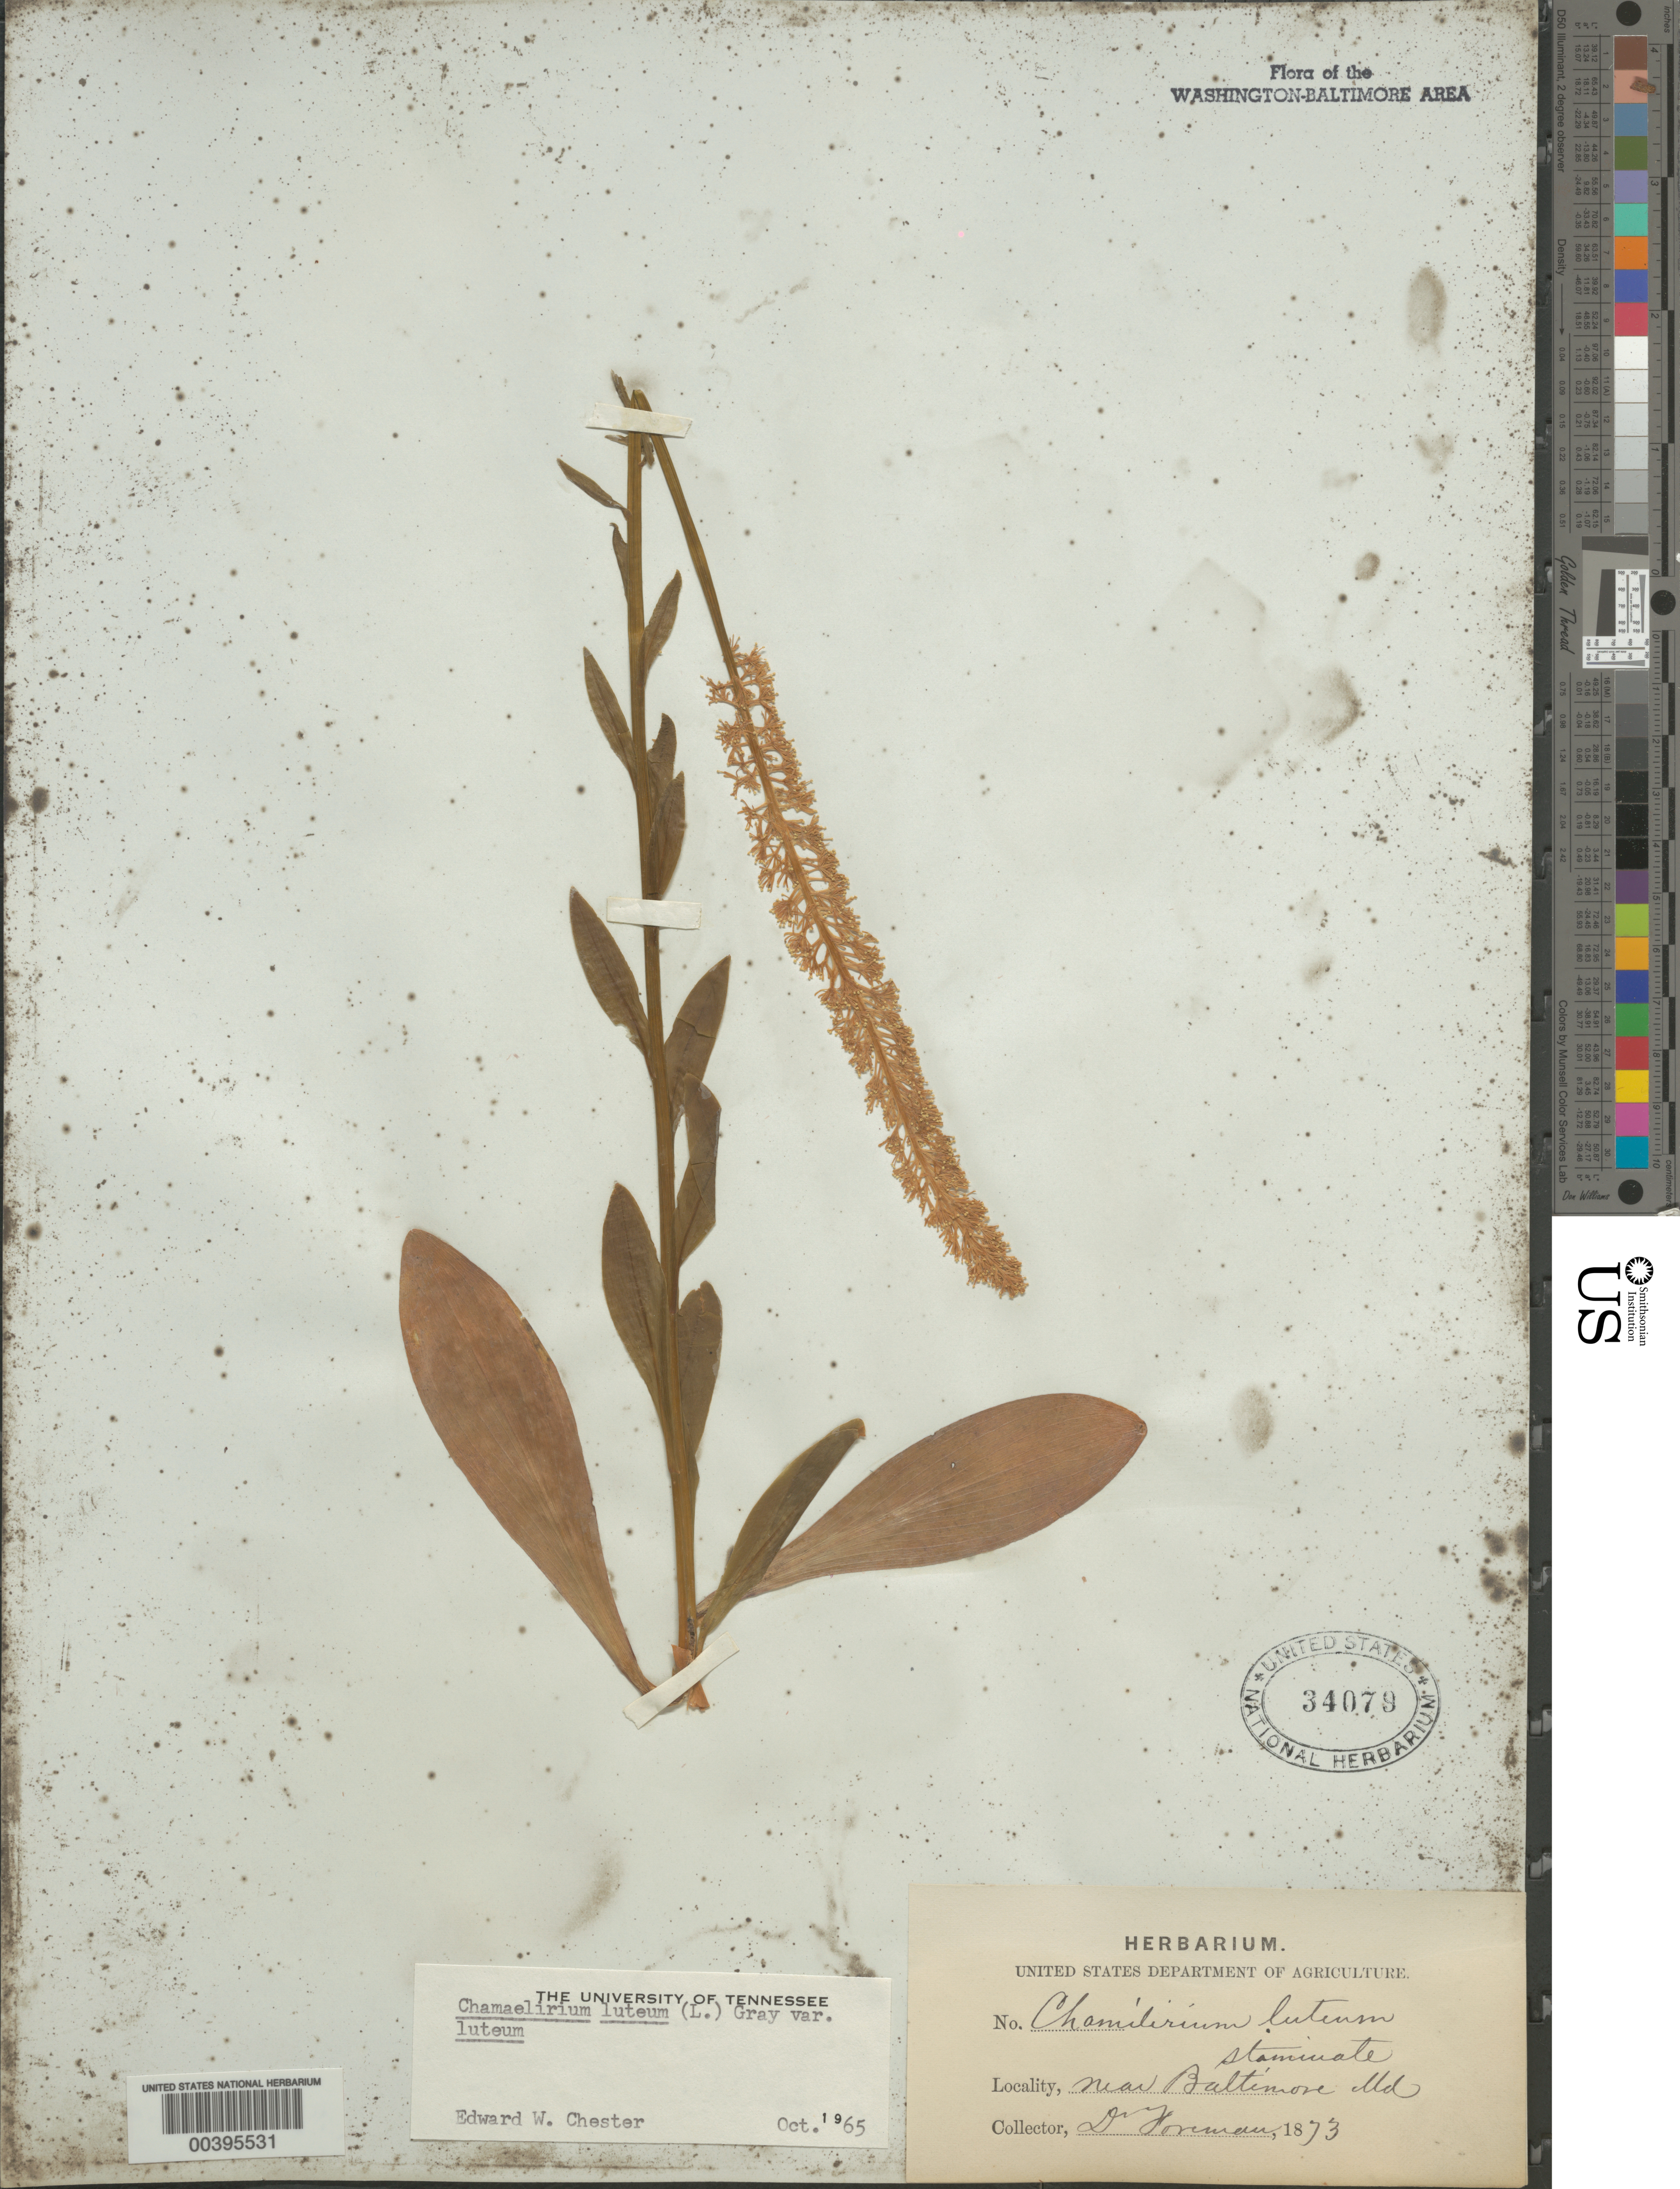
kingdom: Plantae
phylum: Tracheophyta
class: Liliopsida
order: Liliales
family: Melanthiaceae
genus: Chamaelirium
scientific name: Chamaelirium luteum var. luteum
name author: (L.) A. Gray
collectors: D. Foreman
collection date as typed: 1873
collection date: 1873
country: United States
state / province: Maryland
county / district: City of Baltimore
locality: Baltimore vicinity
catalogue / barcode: US 34079